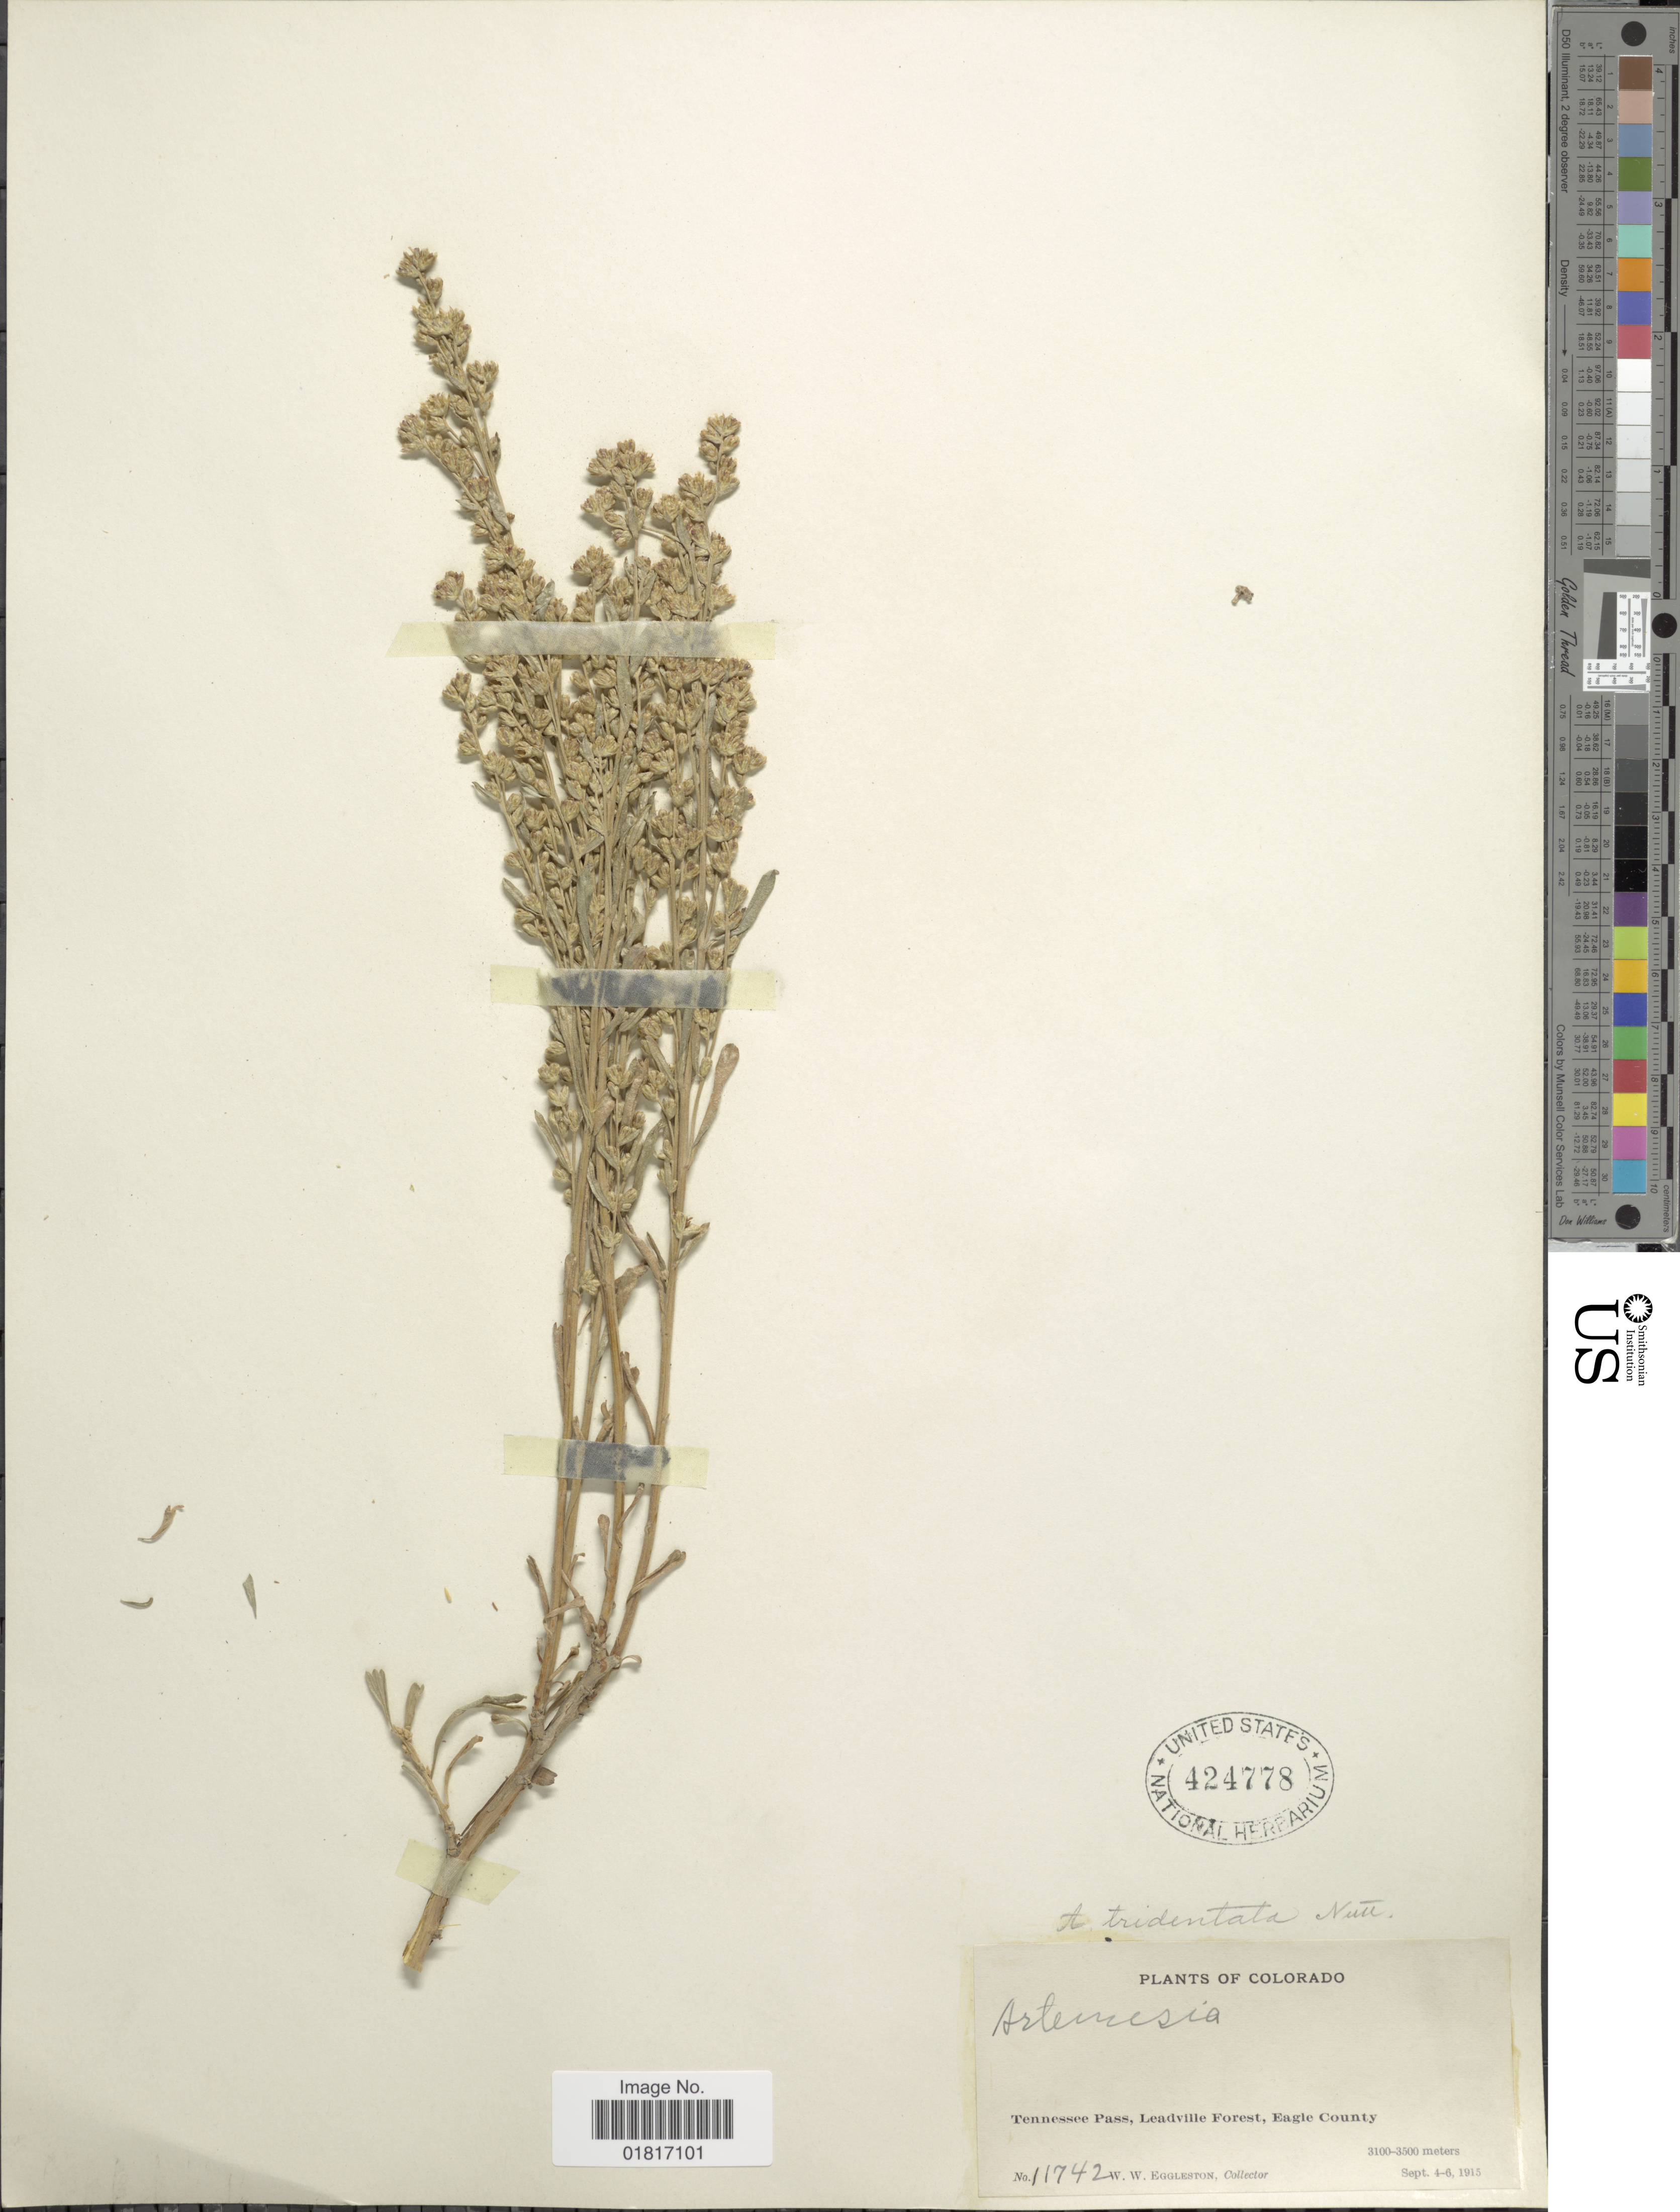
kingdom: Plantae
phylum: Tracheophyta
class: Magnoliopsida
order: Asterales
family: Asteraceae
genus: Artemisia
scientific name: Artemisia tridentata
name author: Nutt.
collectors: W. W. Eggleston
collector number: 11742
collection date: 1915-09-04/1915-09-06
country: United States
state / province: Colorado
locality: Tennessee Pass, Leadville Forest, Eagle County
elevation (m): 3100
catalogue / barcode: US 424778